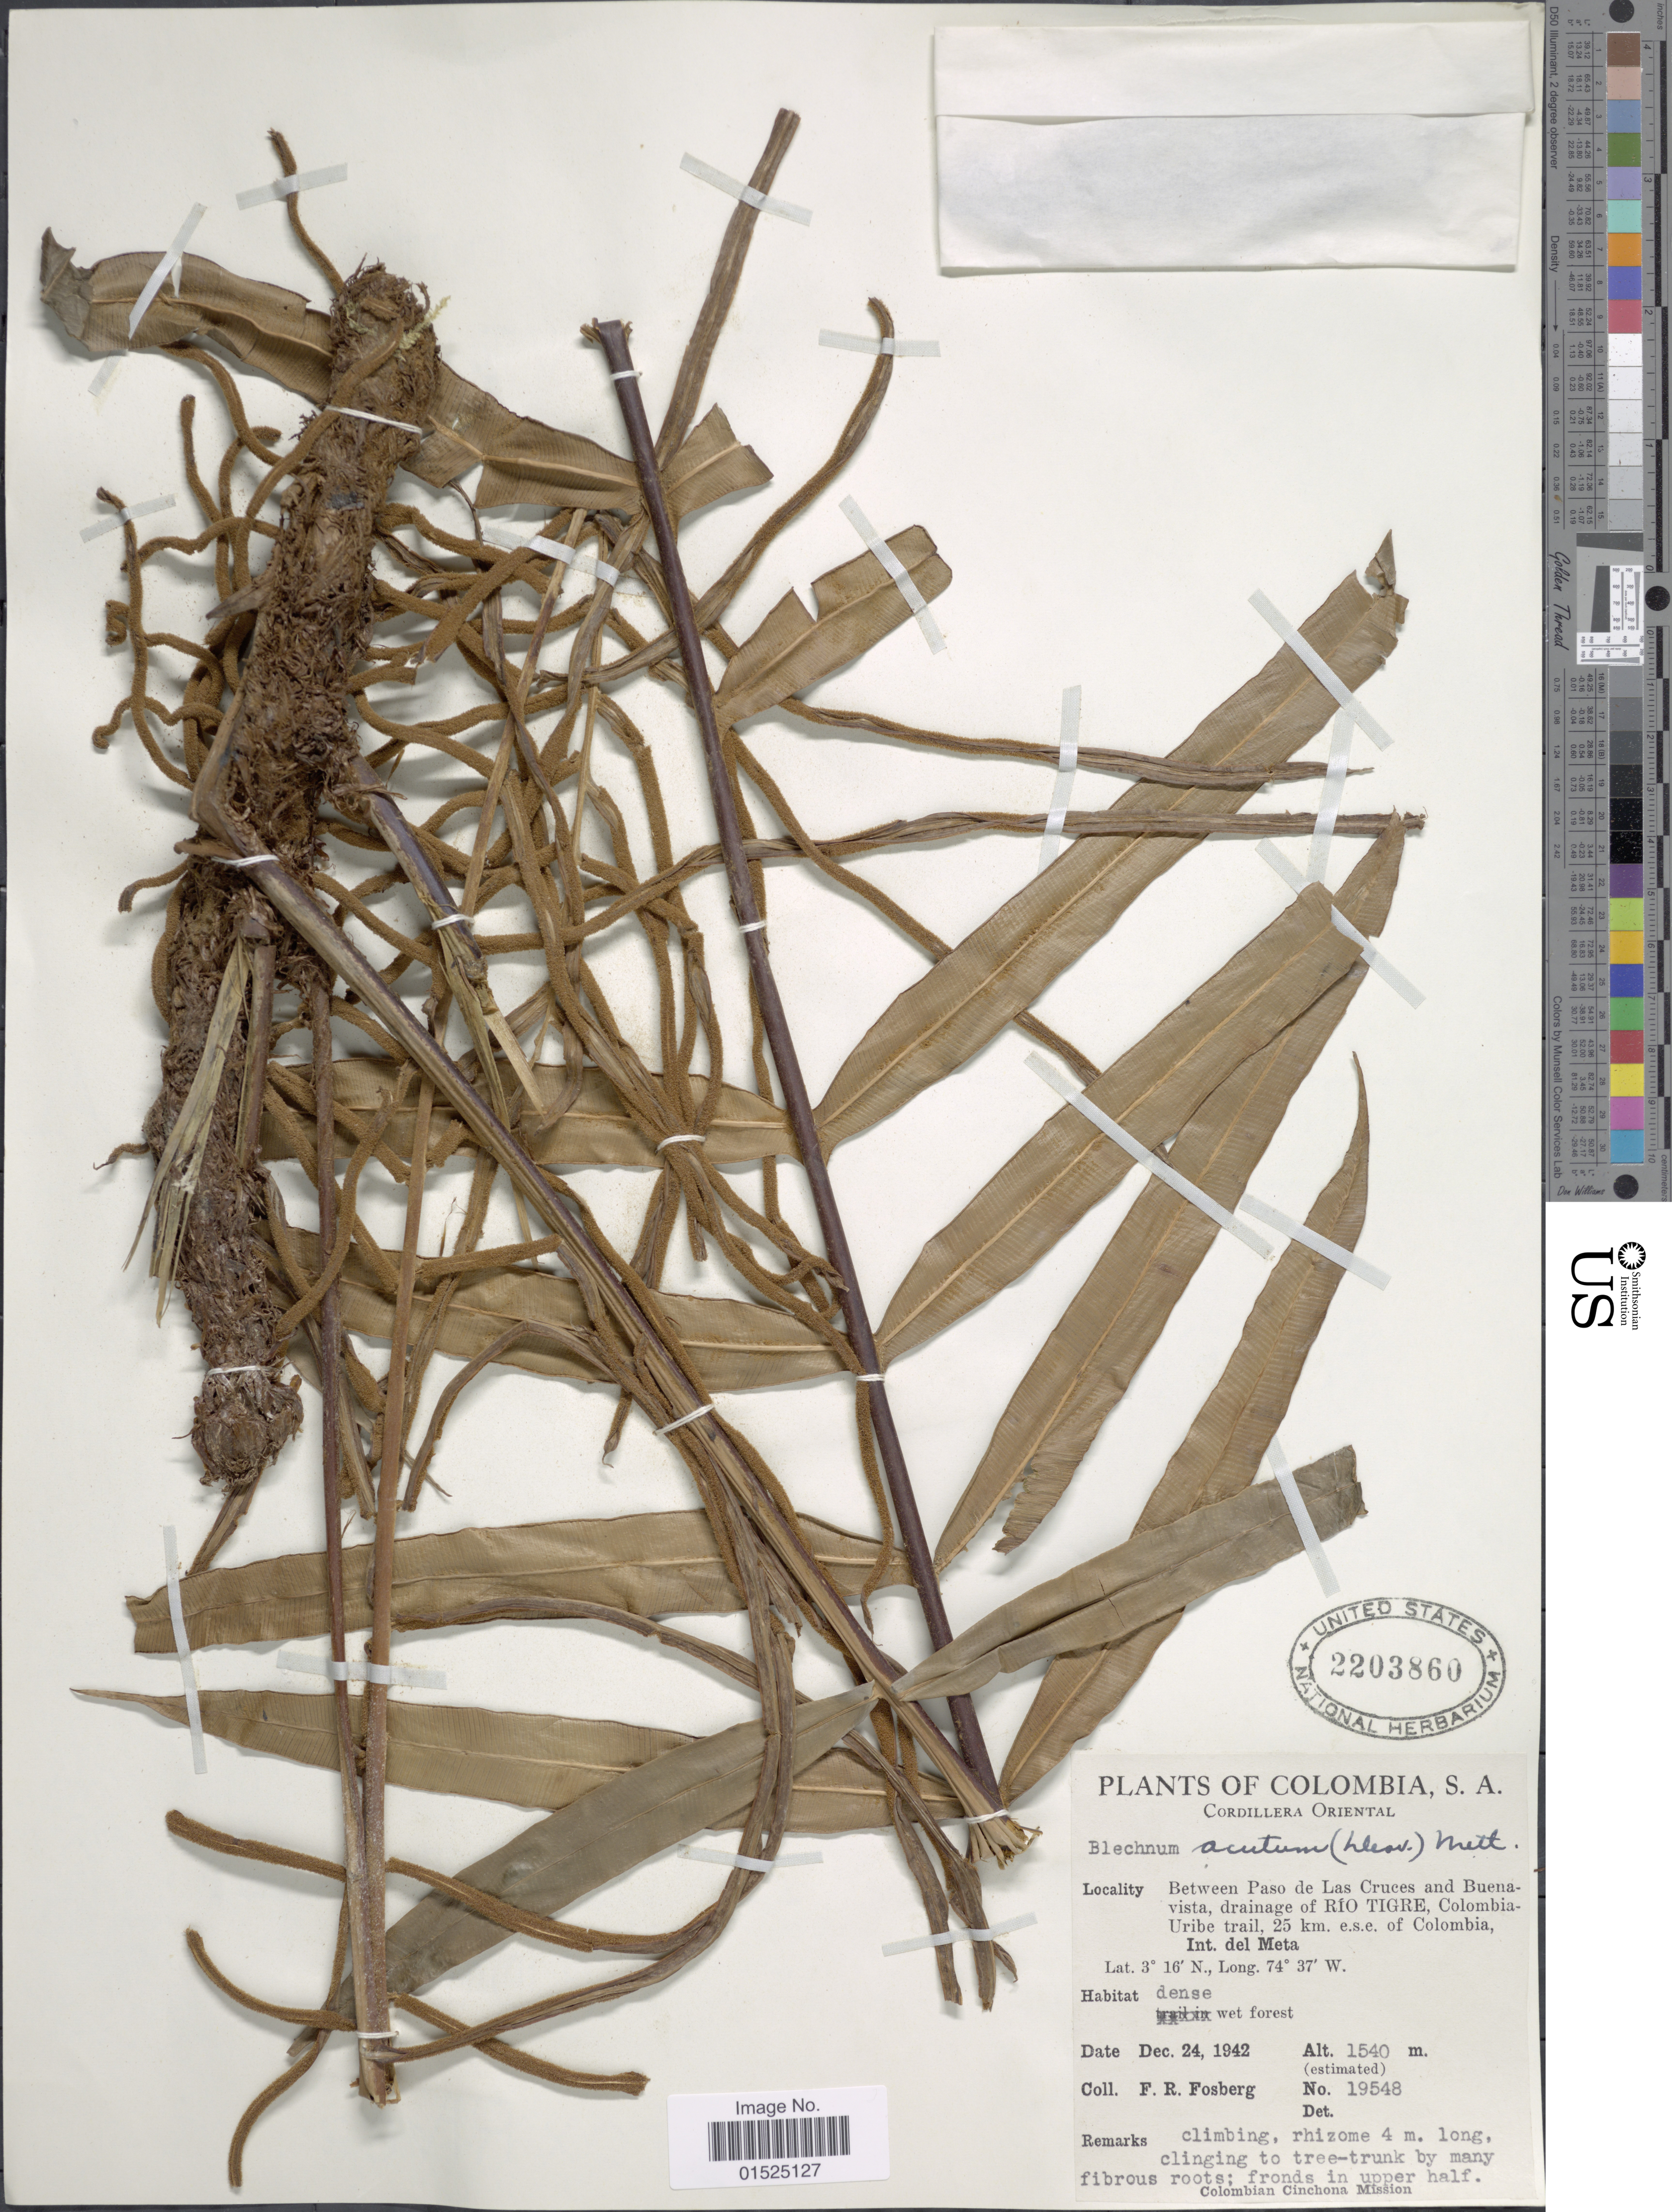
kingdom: Plantae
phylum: Tracheophyta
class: Polypodiopsida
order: Polypodiales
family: Blechnaceae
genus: Blechnum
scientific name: Blechnum acutum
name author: (Desv.) Mett.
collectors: F. R. Fosberg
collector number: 19548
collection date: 1942-12-24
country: Bolivia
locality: Cordillera Oriental, between Paso de Las Crueces and Buena vista, drainage of Rio Tigre, Columbia-Uribe trail, 25 km e. s. e. of Columbia, Int. del Meta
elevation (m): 1540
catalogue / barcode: US 2203860